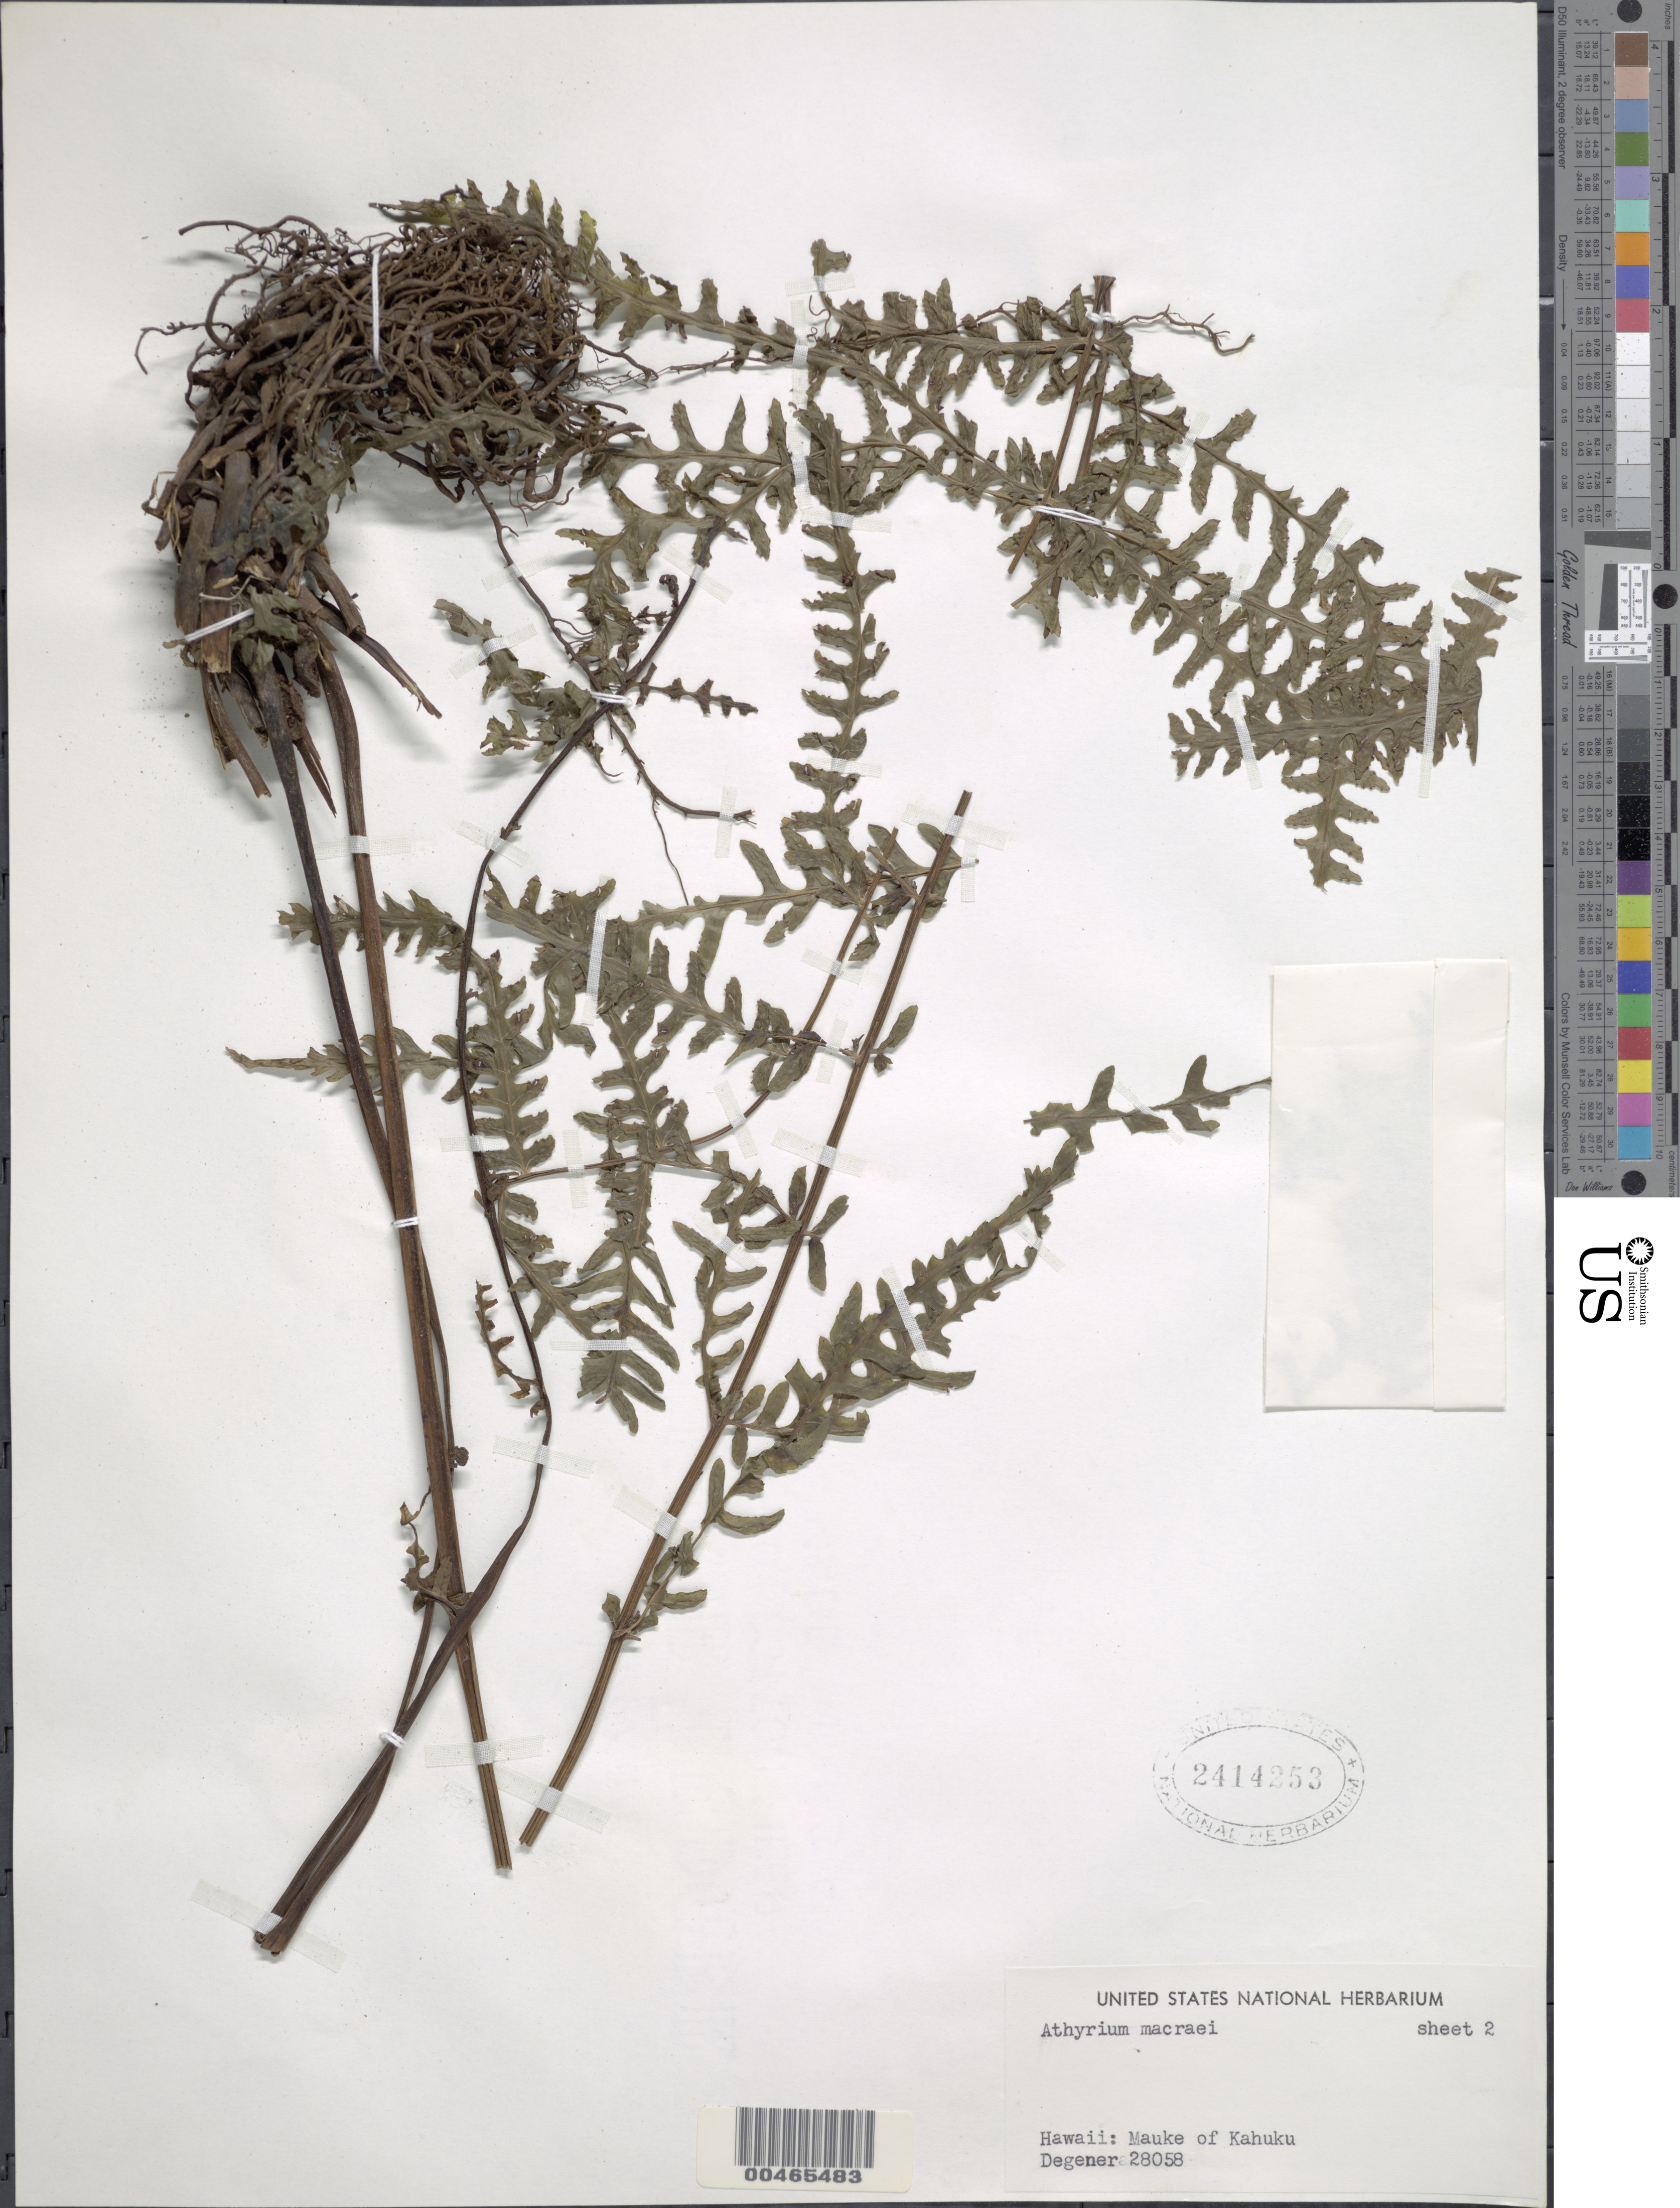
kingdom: Plantae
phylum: Tracheophyta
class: Polypodiopsida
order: Polypodiales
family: Athyriaceae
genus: Deparia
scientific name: Deparia prolifera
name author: (Kaulf.) Hook. & Grev.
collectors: O. Degener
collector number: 28058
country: United States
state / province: Hawaii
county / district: Hawaii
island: Hawaii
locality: Mauke of Kahuku, Hawaii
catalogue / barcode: US 2414253